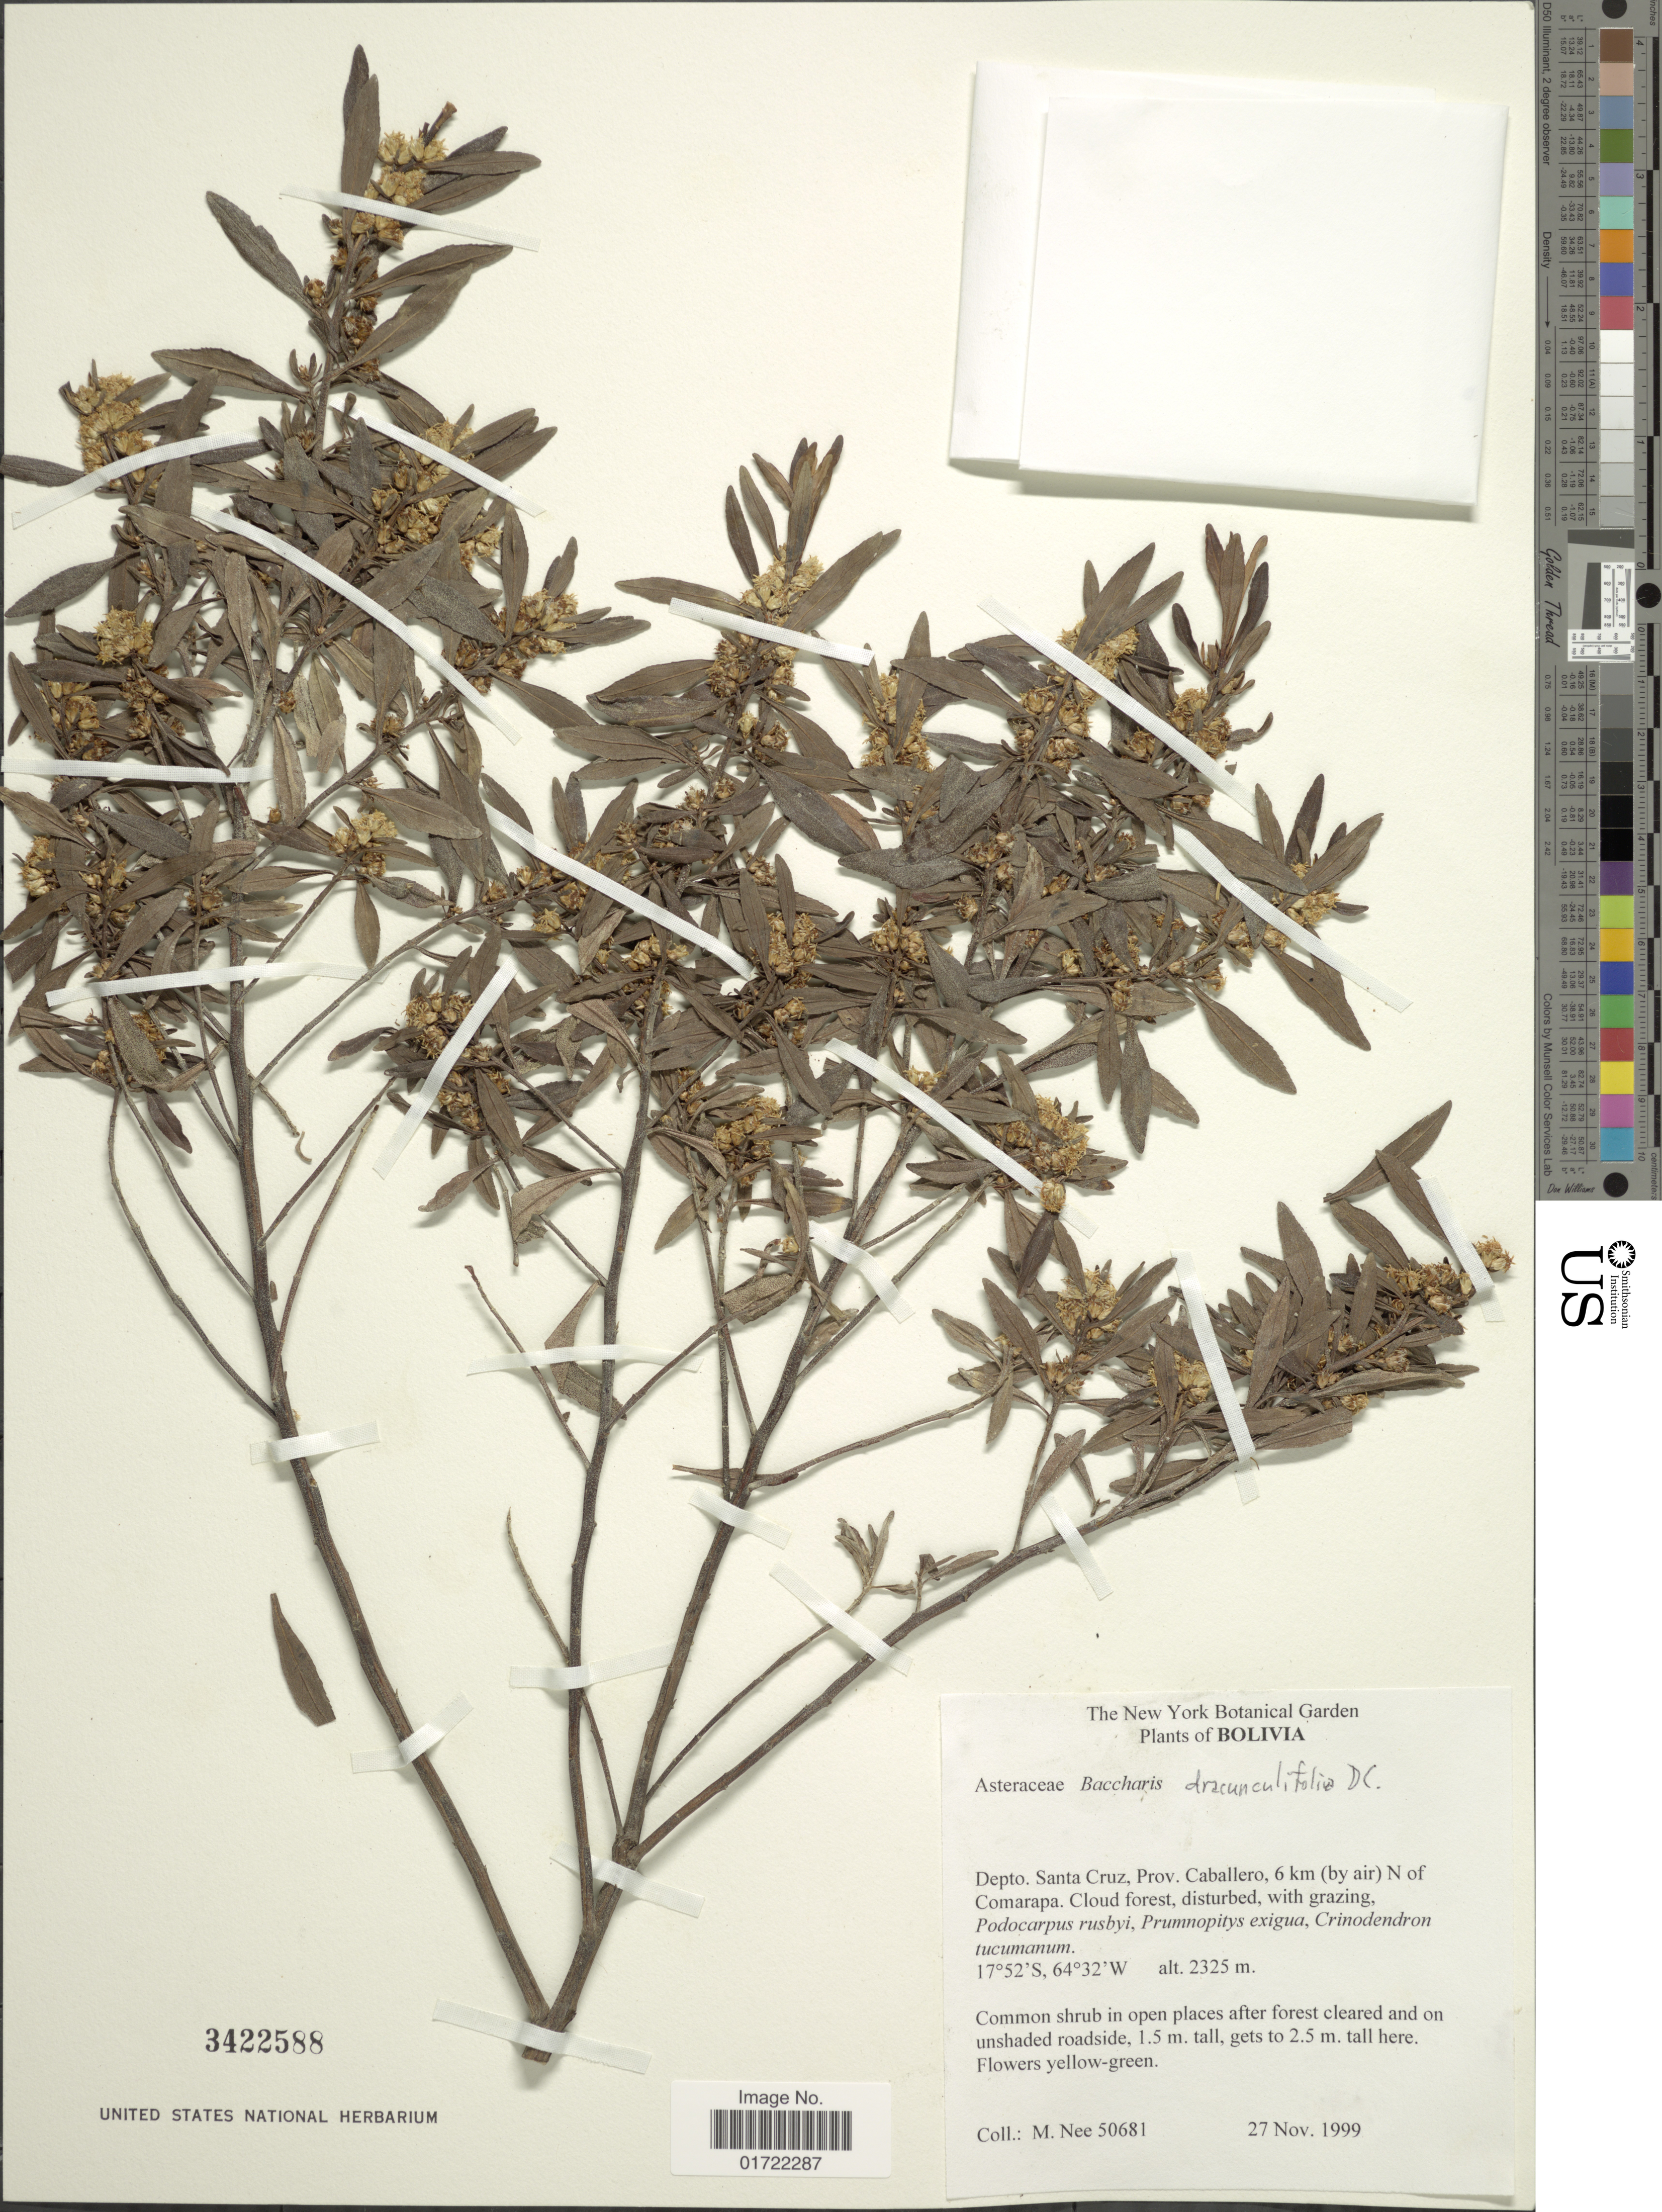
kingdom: Plantae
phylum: Tracheophyta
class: Magnoliopsida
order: Asterales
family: Asteraceae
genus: Baccharis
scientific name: Baccharis dracunculifolia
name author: DC.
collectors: M. Nee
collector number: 50681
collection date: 1999-11-27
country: Bolivia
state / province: Santa Cruz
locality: Prov. Caballero, 6 km (by air) N of Comarapa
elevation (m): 2325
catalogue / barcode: US 3422588